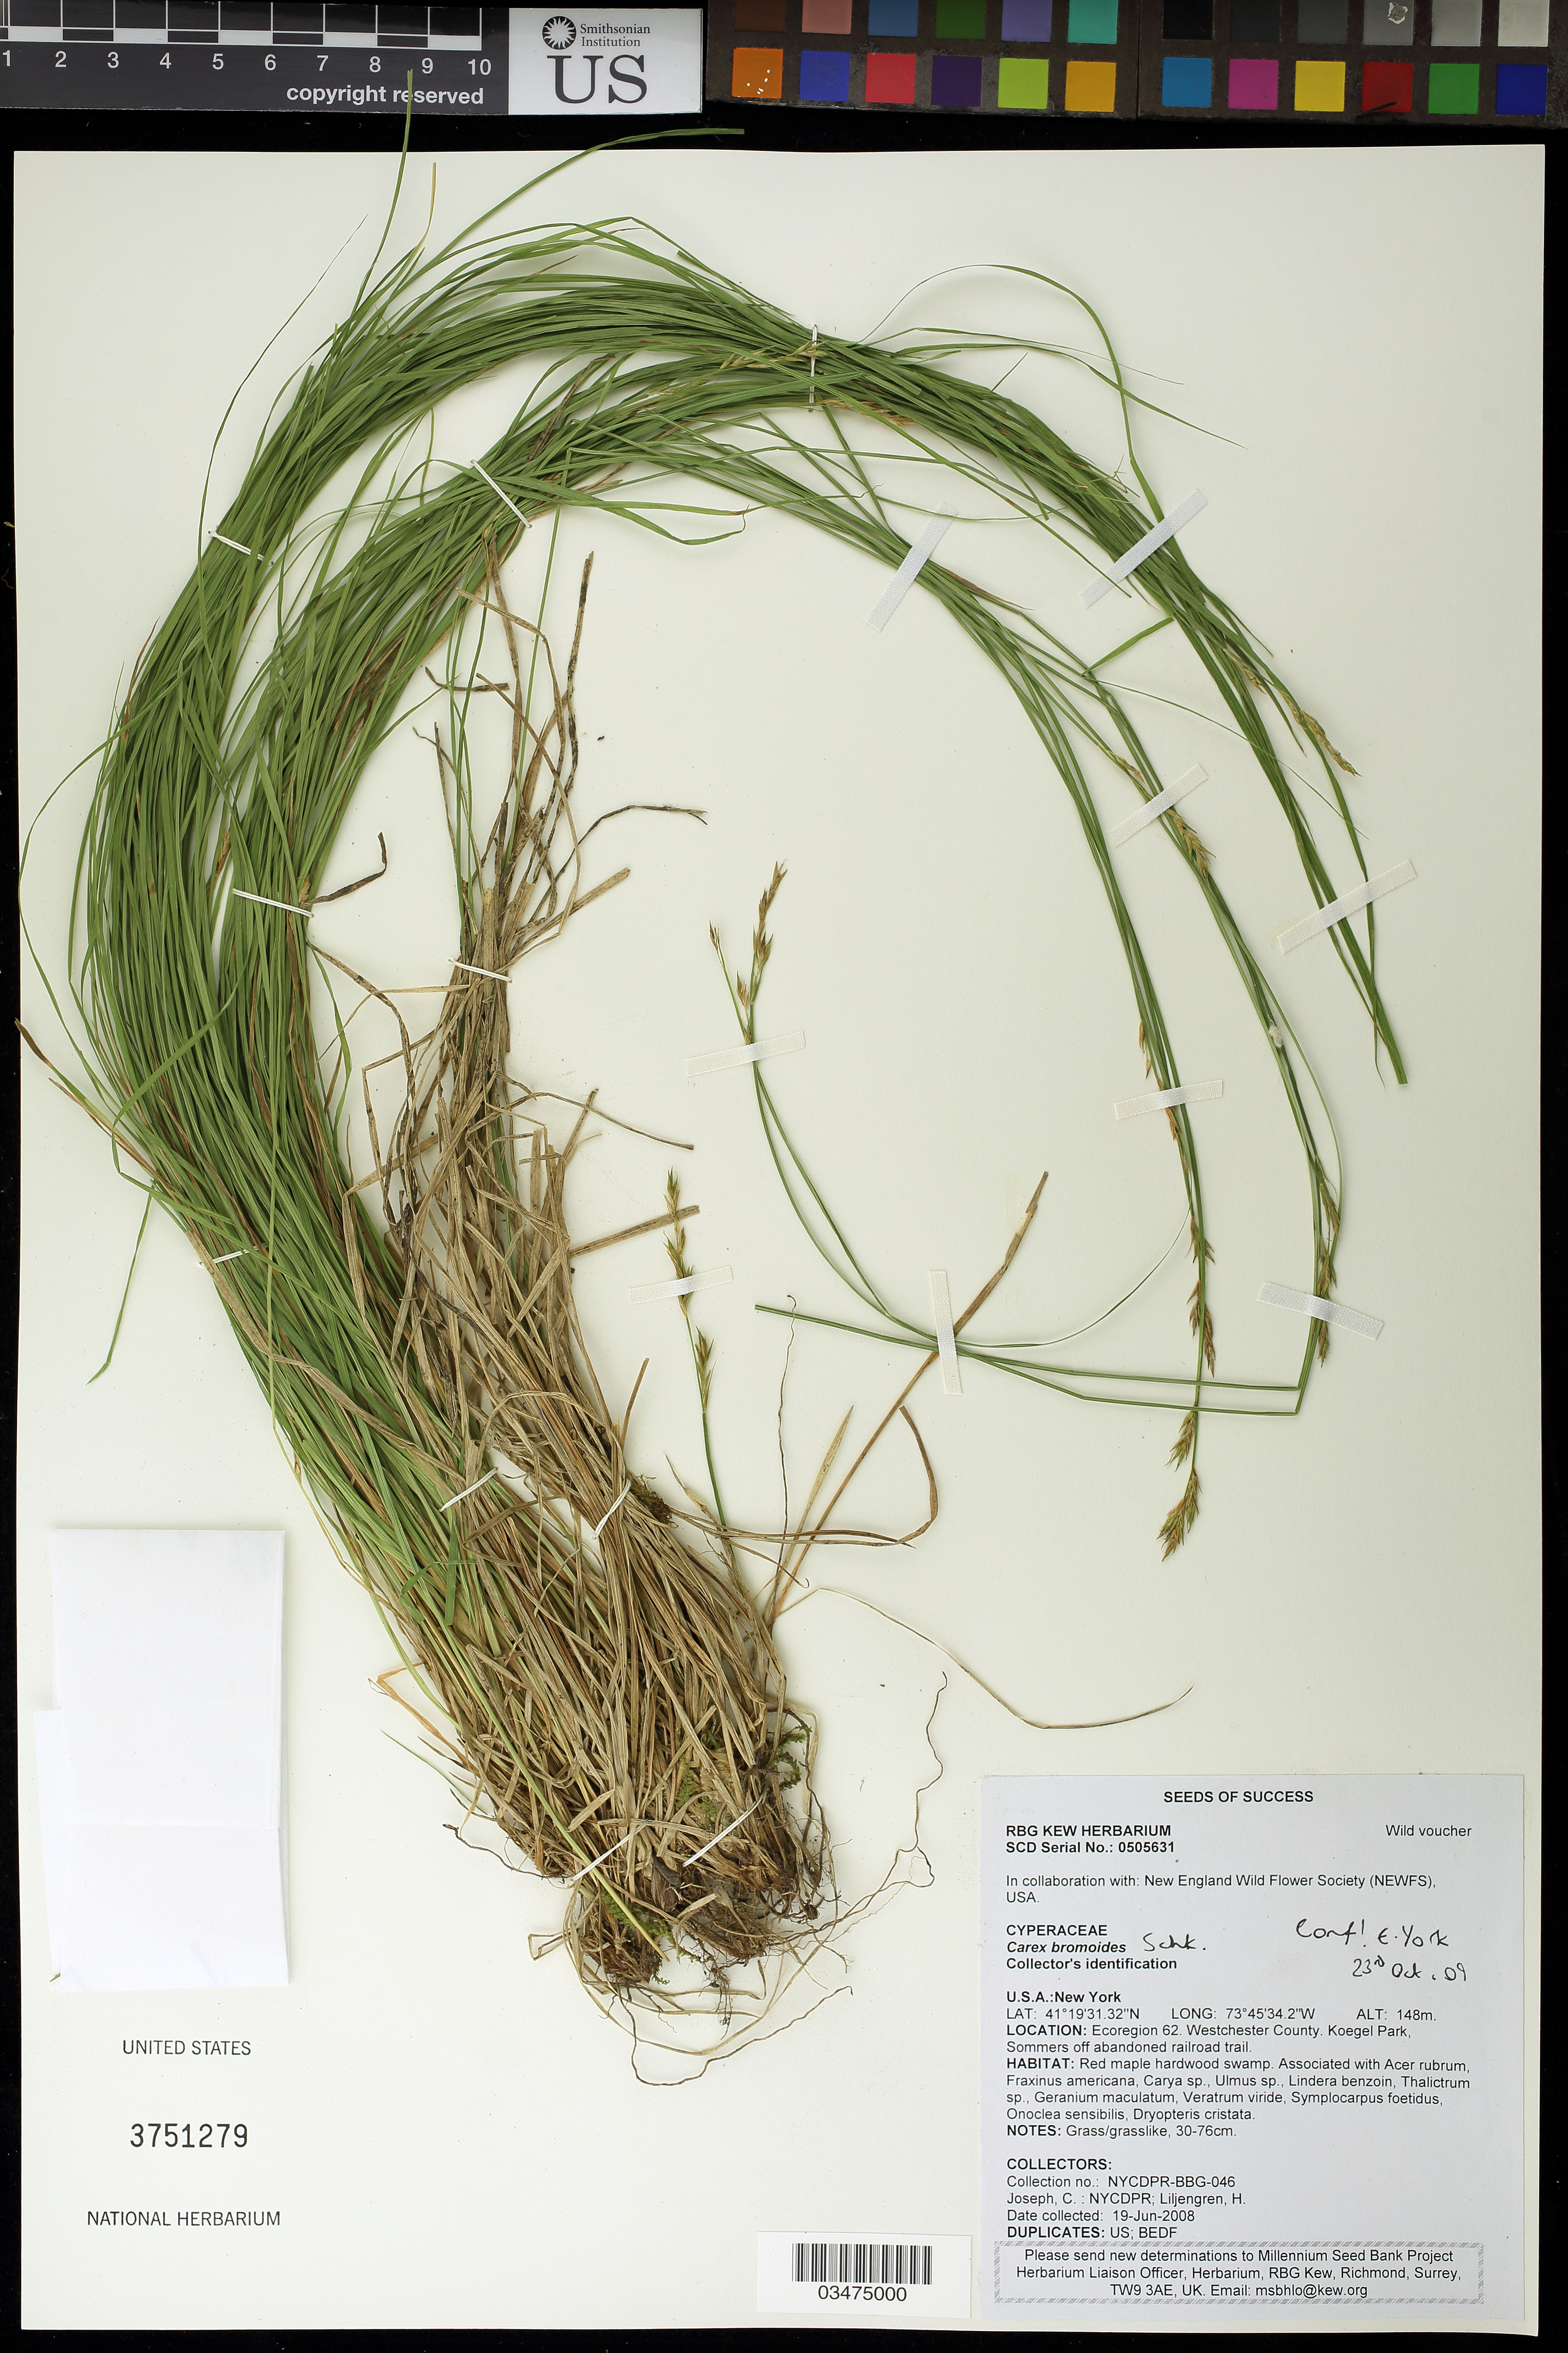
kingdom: Plantae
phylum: Tracheophyta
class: Liliopsida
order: Poales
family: Cyperaceae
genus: Carex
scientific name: Carex bromoides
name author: Willd.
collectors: C. Joseph & H. Liljengren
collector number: NYCDPR-BBG-046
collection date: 2008-06-19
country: United States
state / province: New York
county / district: Westchester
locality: Koegel Park. Slmmers off abandoned railroad trail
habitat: Red maple harwood swamp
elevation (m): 148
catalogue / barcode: US 3751279